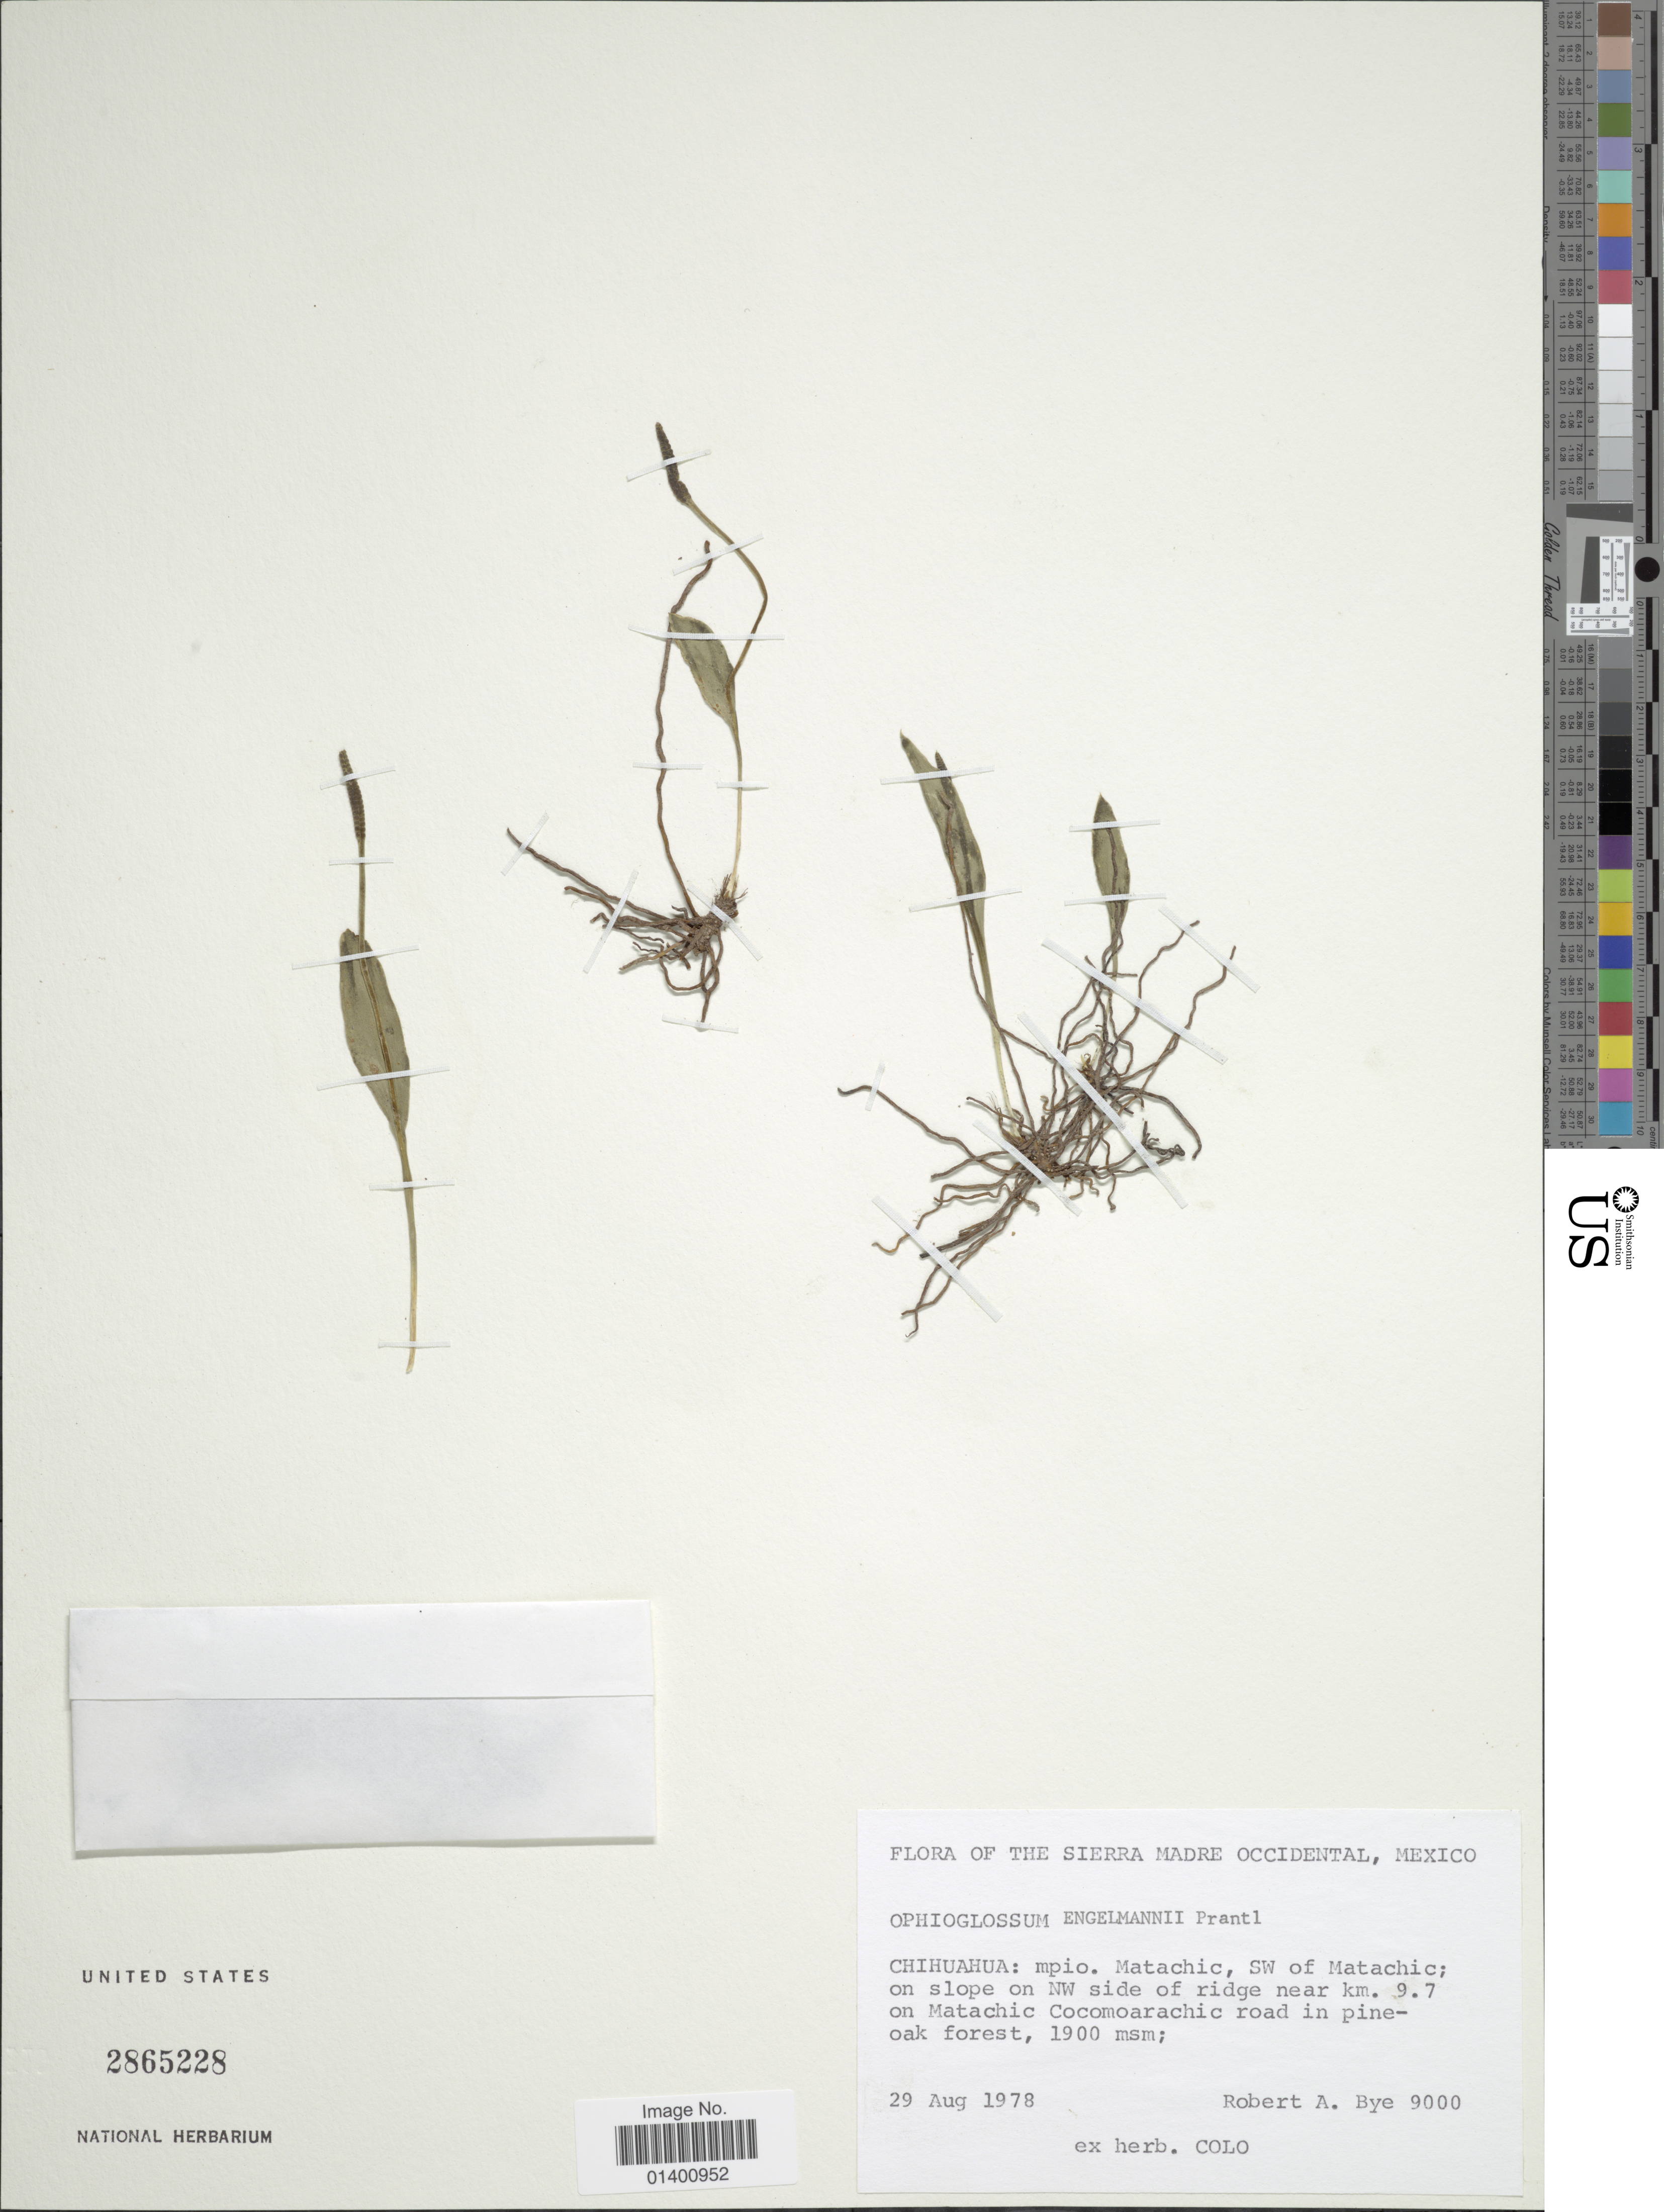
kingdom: Plantae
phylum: Tracheophyta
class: Polypodiopsida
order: Ophioglossales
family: Ophioglossaceae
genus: Ophioglossum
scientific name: Ophioglossum engelmannii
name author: Prantl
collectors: R. A. Bye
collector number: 9000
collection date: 1978-08-29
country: Mexico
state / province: Chihuahua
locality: Mpio. Matachic, SW of Matachic; on slope NW side of ridge near km. 9.7 on Matachic Cocomoarachic road in pine oak forest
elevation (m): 1900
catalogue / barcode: US 2865228